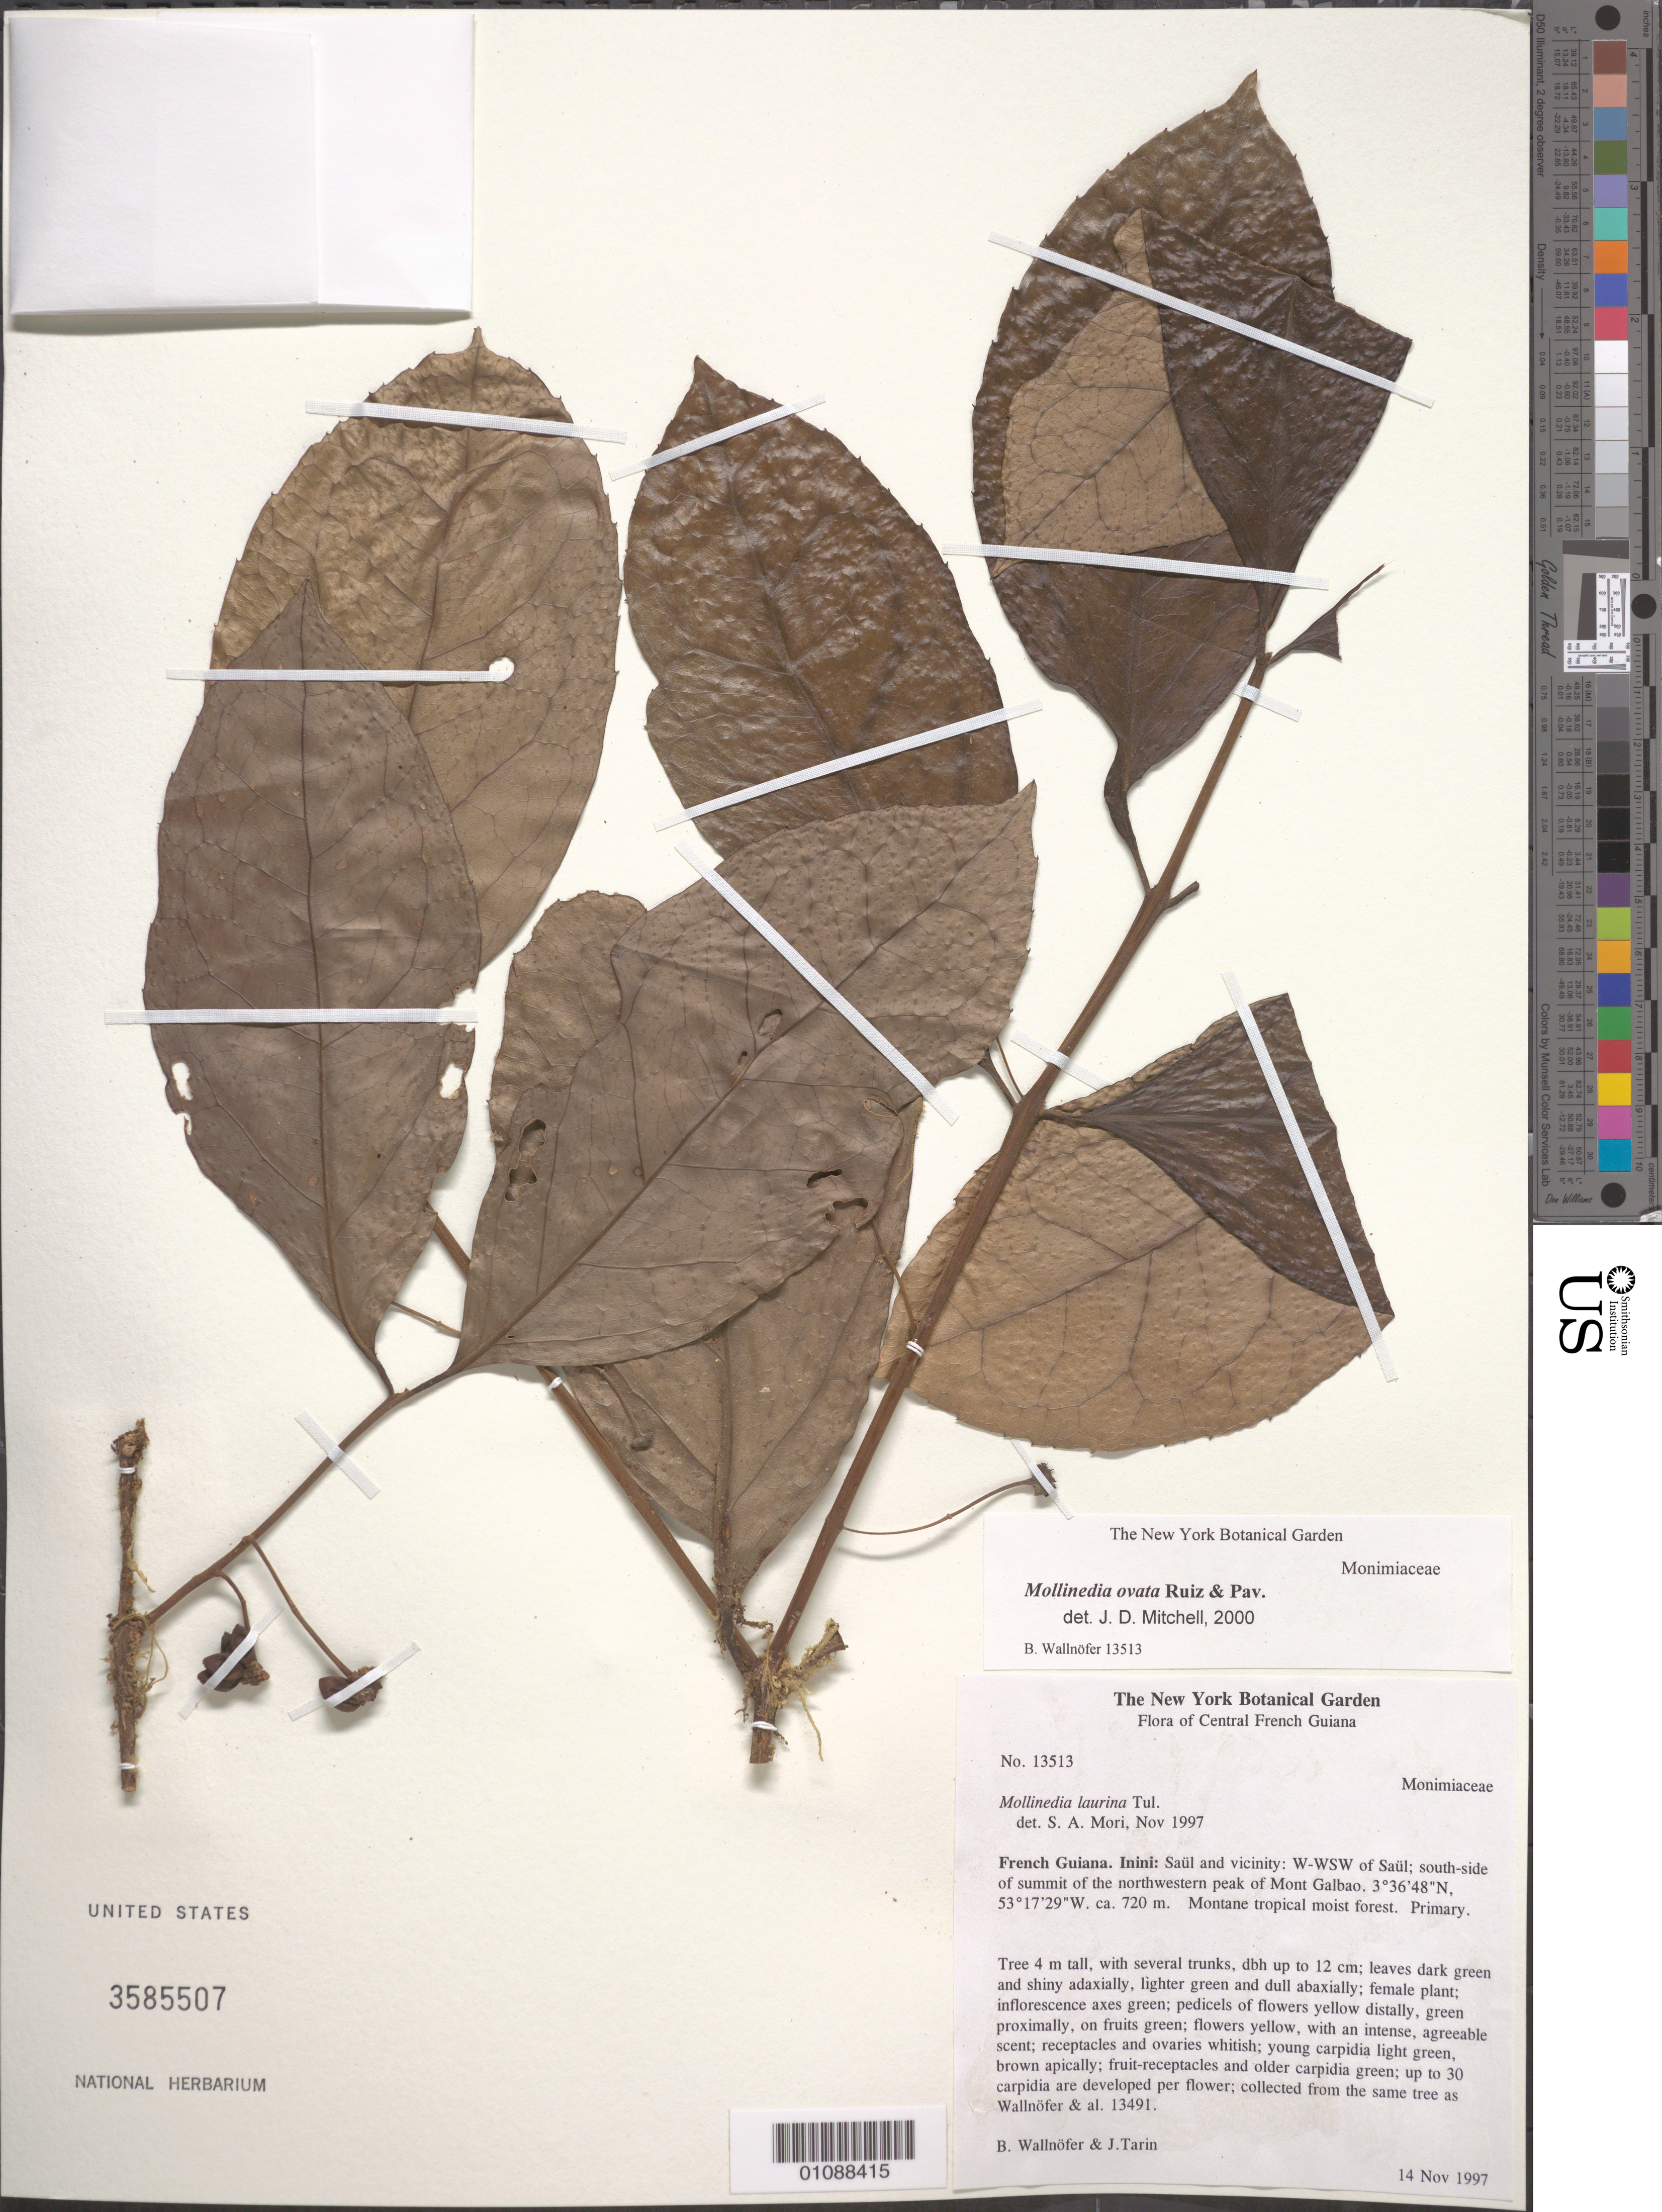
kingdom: Plantae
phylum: Tracheophyta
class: Magnoliopsida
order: Laurales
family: Monimiaceae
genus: Mollinedia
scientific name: Mollinedia ovata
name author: Ruiz & Pav.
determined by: Mitchell, John D.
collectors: B. Wallnöfer & J. Tarin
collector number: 13513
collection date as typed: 14-Nov-97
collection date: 1997-11-14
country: French Guiana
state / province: Saint-Laurent-du-Maroni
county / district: Saül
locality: Inini: Saül and vicinity, W-WSW of Saül, south-side of summit of the NW peak of Mont Galbao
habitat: Montane tropical moist forest. Primary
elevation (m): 720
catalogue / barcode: US 3585507